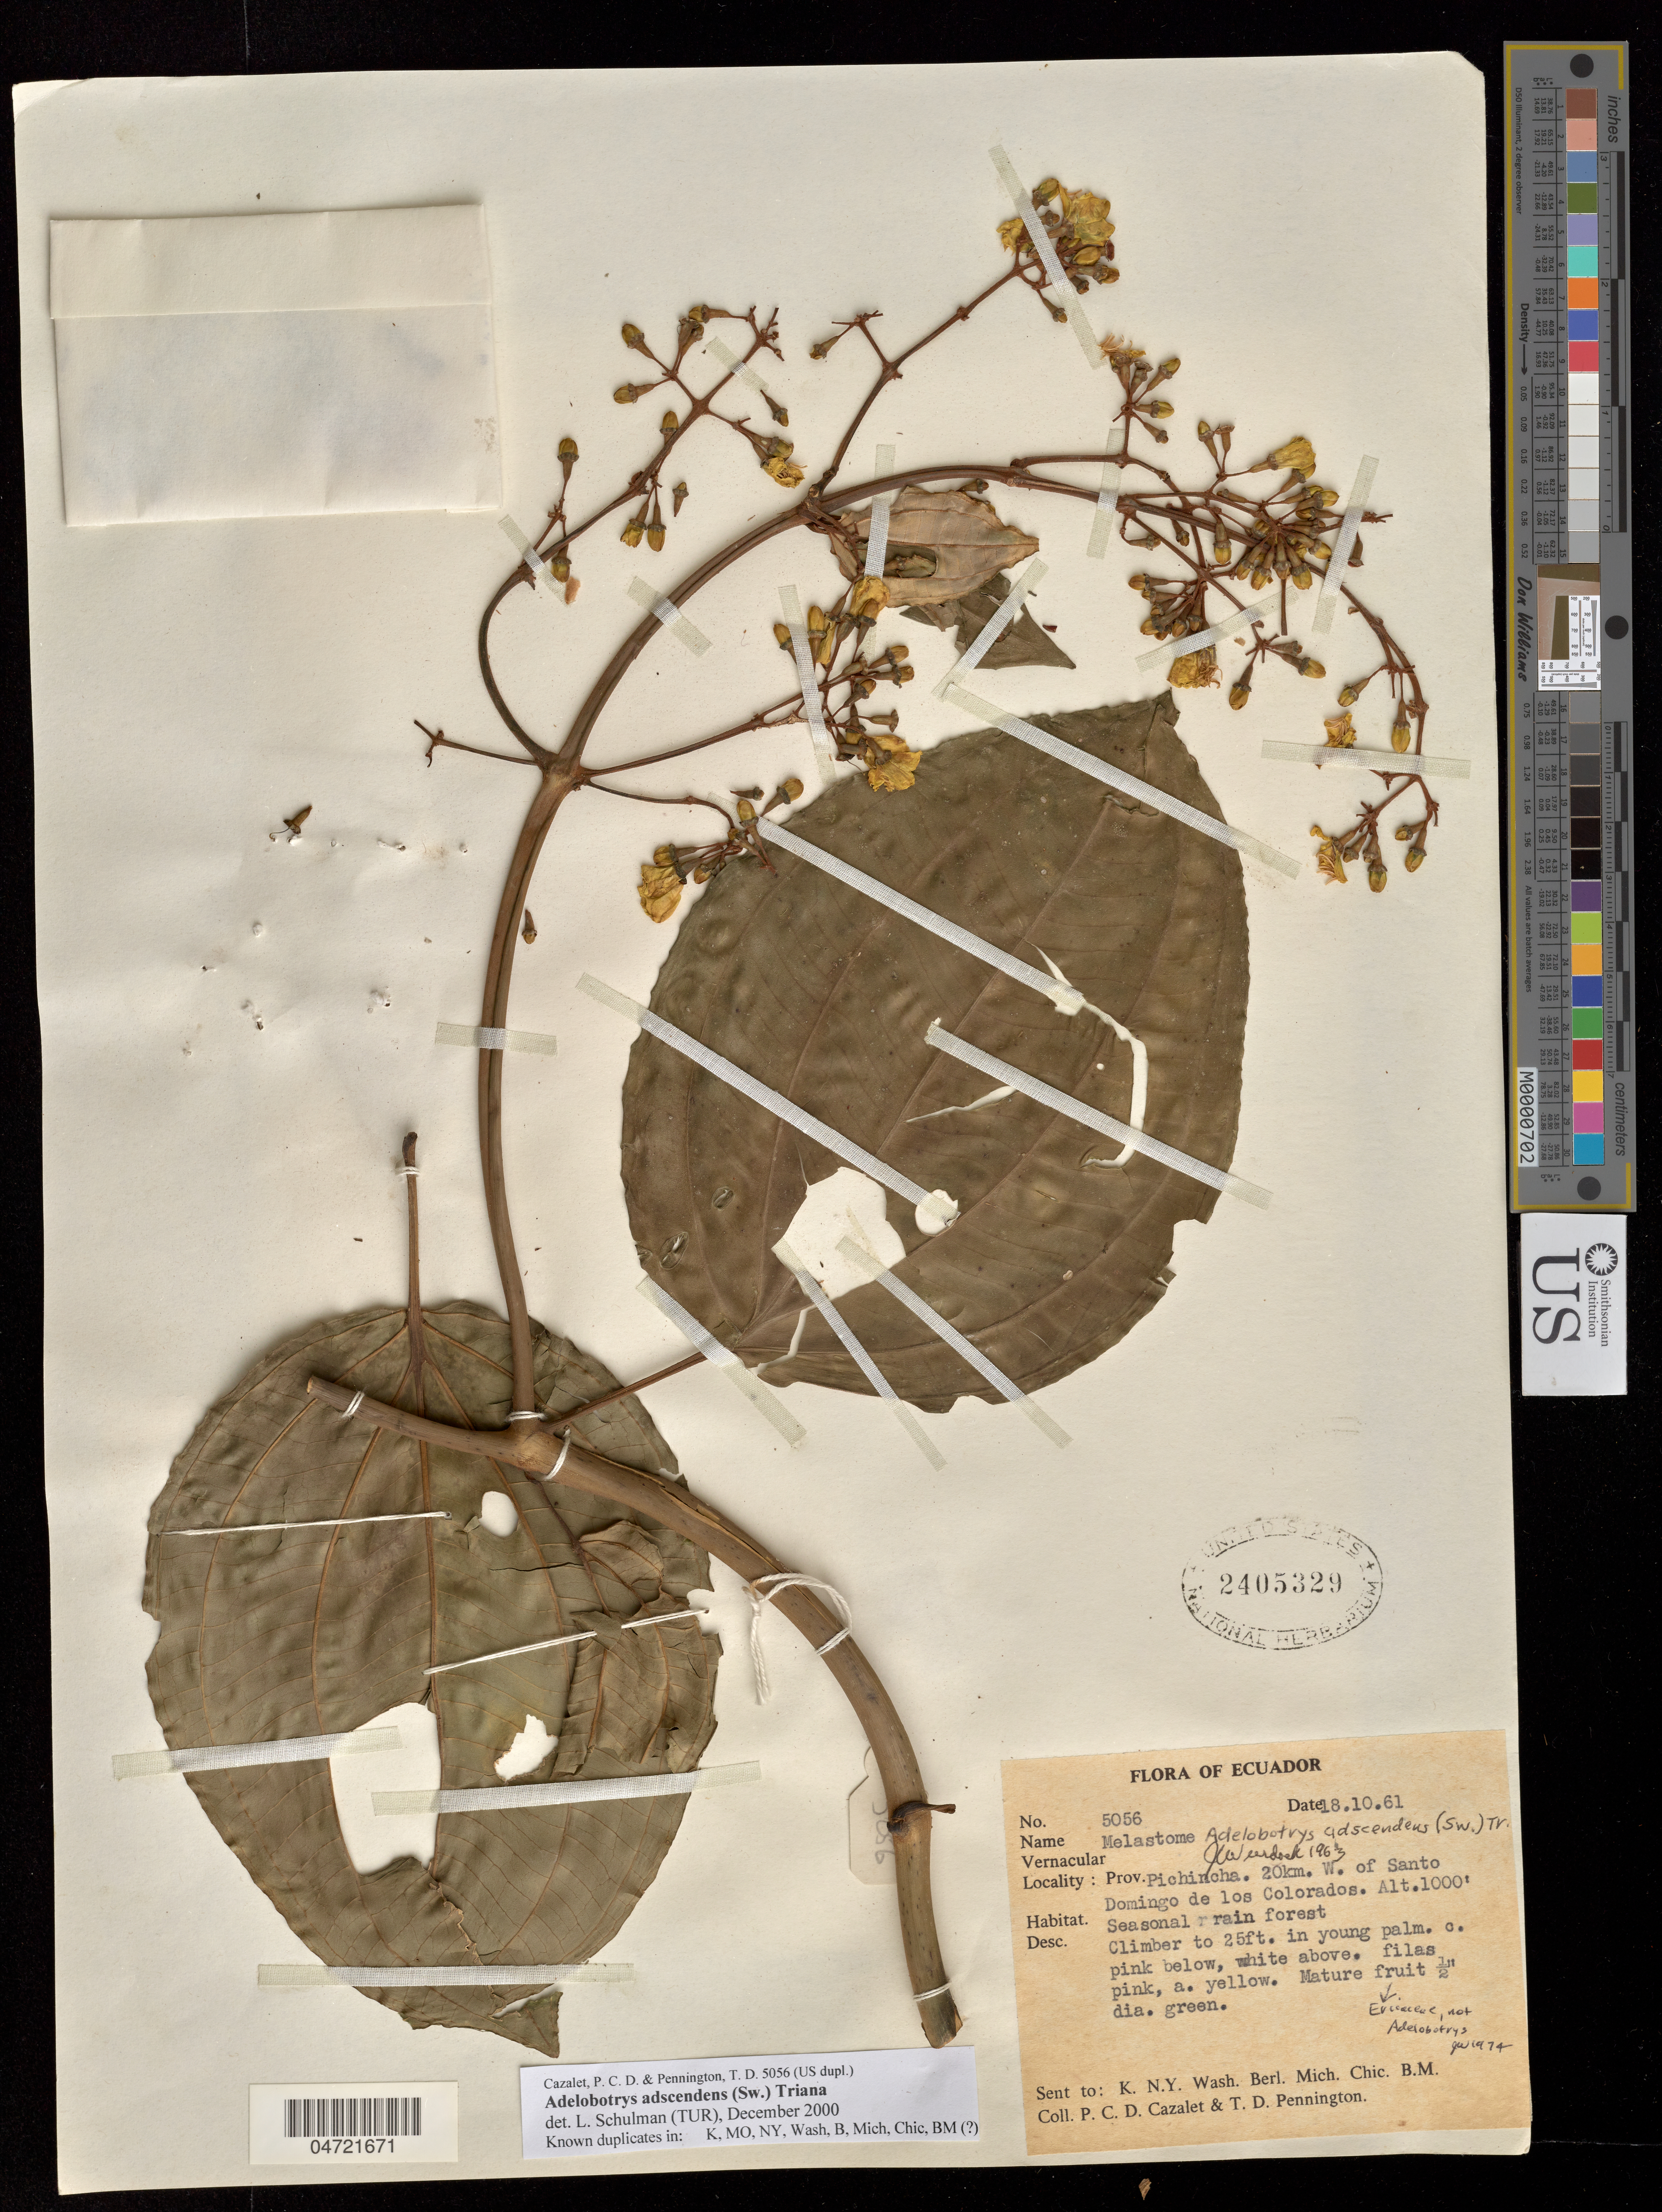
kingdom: Plantae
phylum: Tracheophyta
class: Magnoliopsida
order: Myrtales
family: Melastomataceae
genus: Adelobotrys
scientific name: Adelobotrys adscendens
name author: (Sw.) Triana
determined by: Schulman, Leif, (TUR), University of Turku (FINLAND)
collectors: P. C. D. Cazalet & T. D. Pennington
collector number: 5056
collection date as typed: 18 Oct 1961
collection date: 1961-10-18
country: Ecuador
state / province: Pichincha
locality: Prov. Pichincha, 20 km W f Santo Domingo de los Colorados.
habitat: Seasonal rain forest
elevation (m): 305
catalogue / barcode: US 2405329